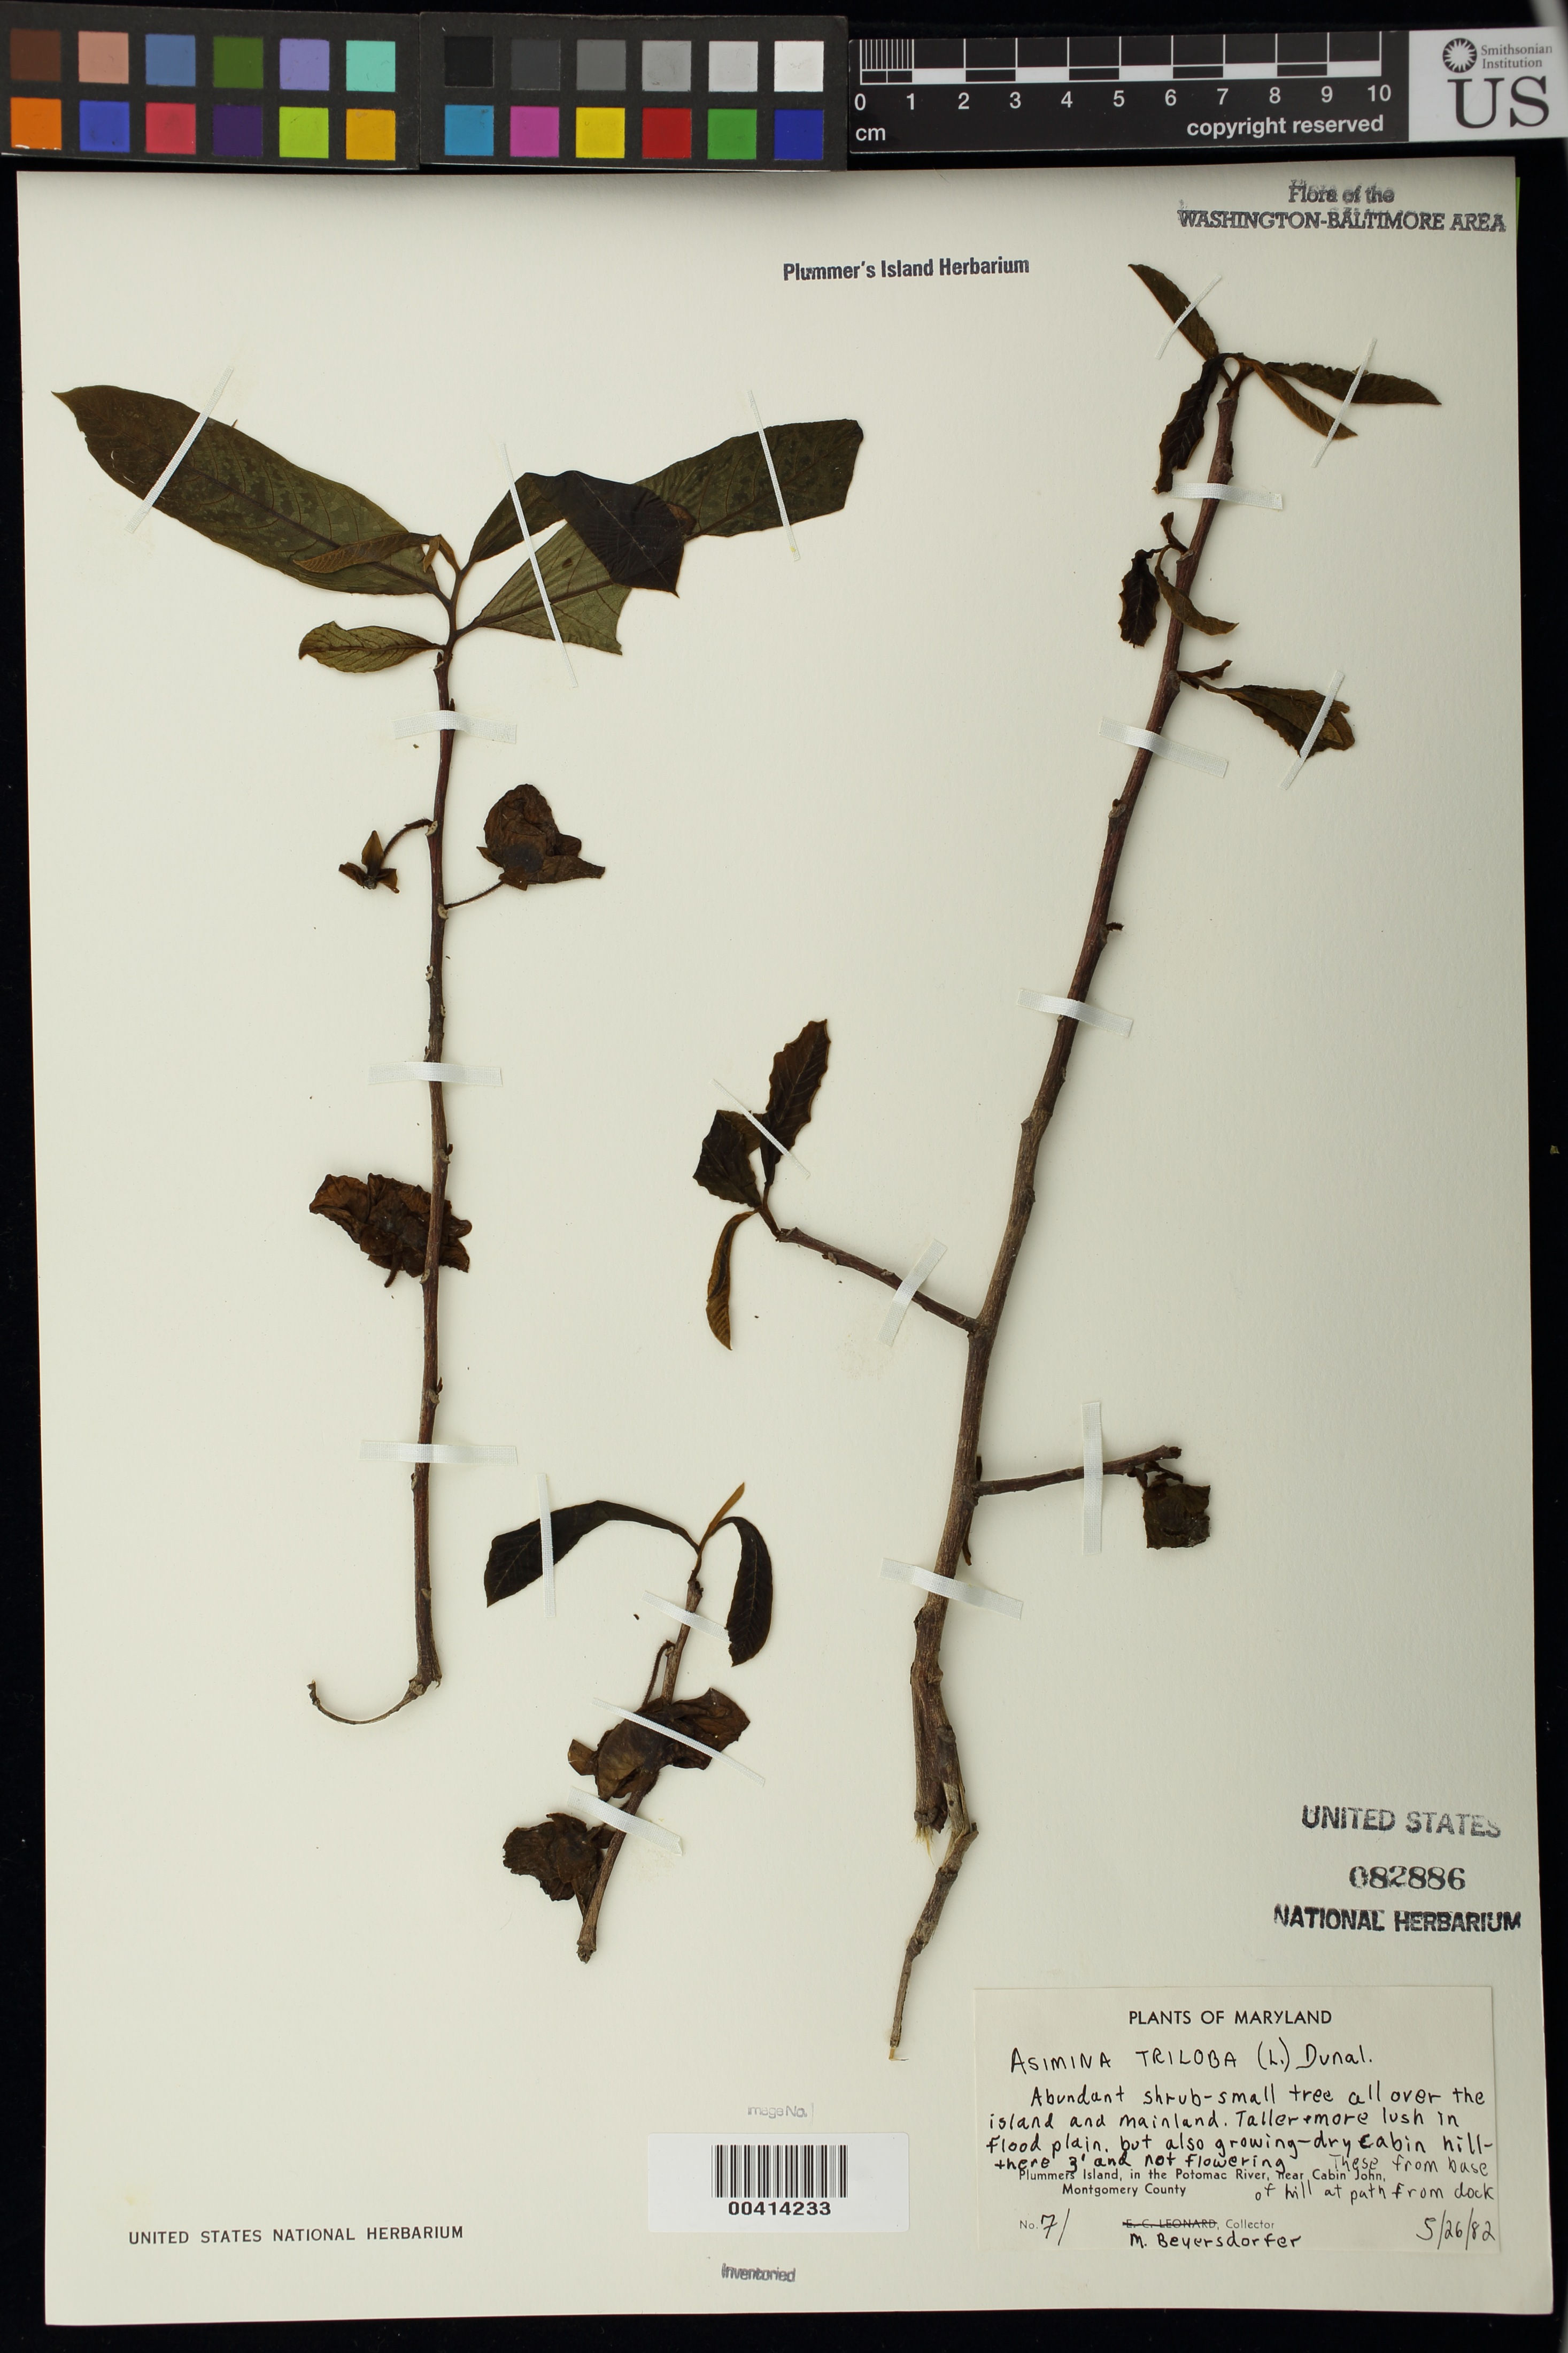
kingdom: Plantae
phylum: Tracheophyta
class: Magnoliopsida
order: Magnoliales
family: Annonaceae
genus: Asimina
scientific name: Asimina triloba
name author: (L.) Dunal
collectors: M. Beyersdorfer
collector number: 7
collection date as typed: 26 May 1982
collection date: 1982-05-26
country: United States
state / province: Maryland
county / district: Montgomery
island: Plummers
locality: Plummer's Island; base of hill at path from dock C. & O. Canal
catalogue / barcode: US 82886